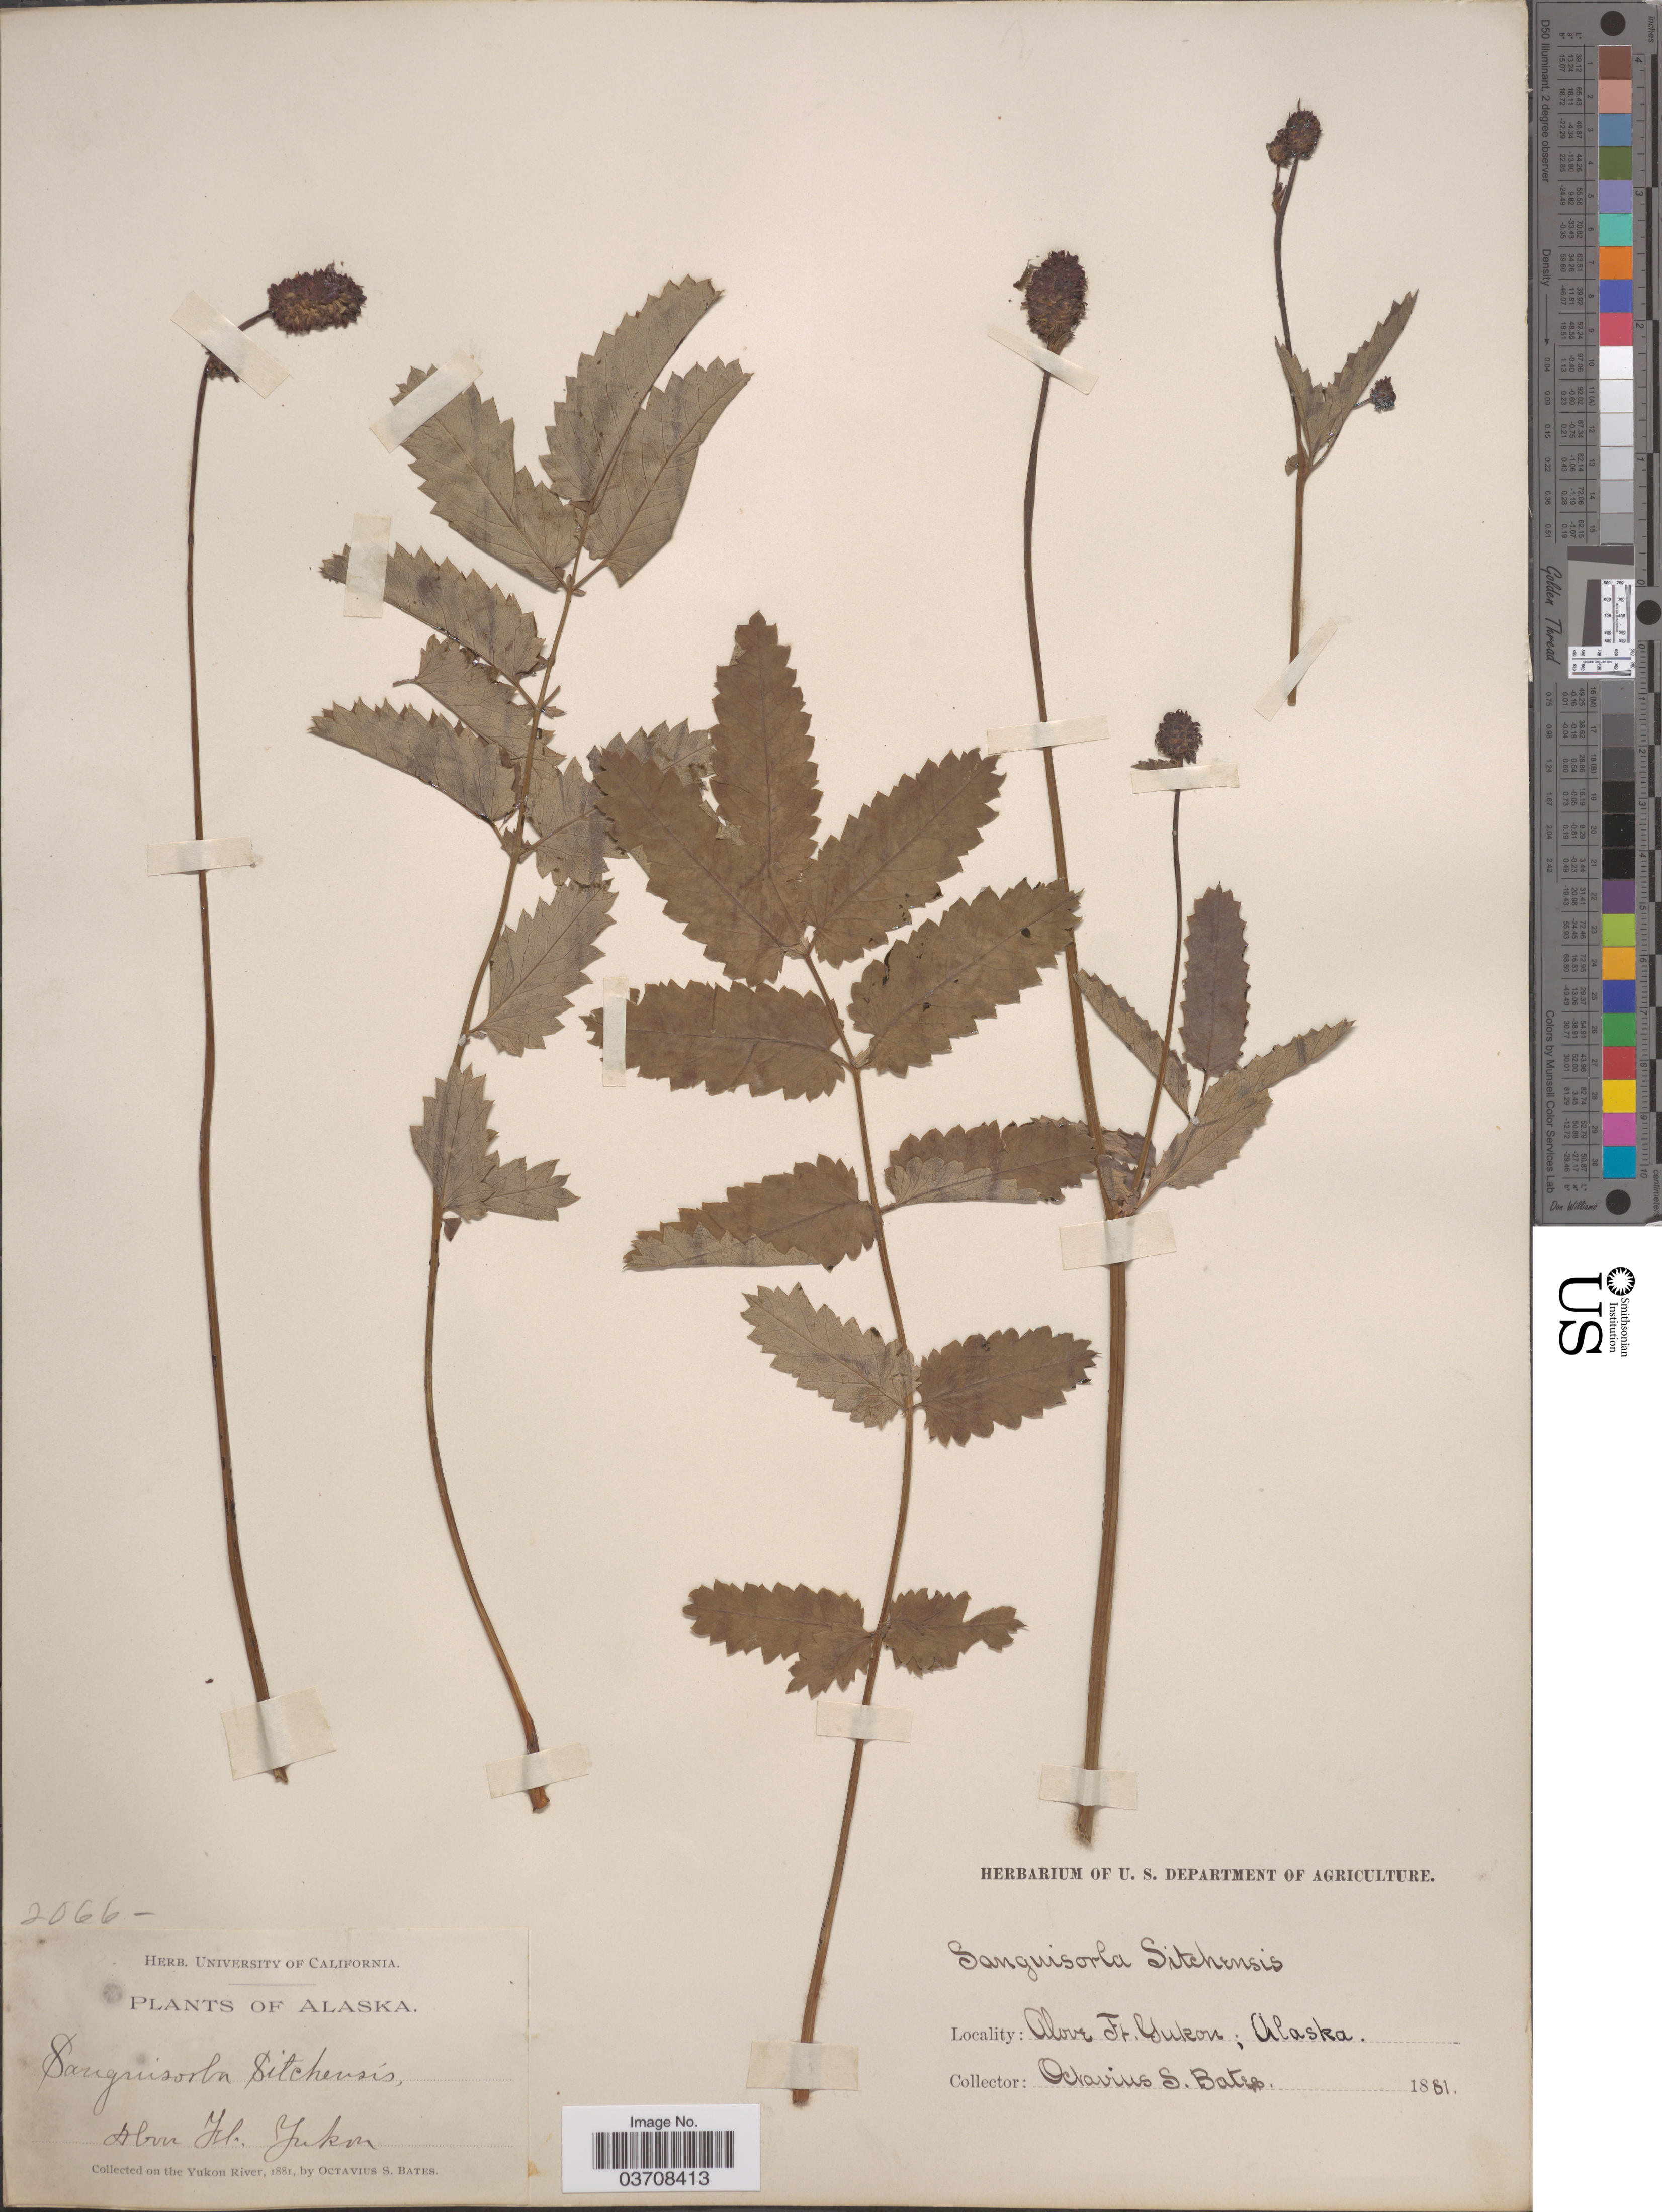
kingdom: Plantae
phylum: Tracheophyta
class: Magnoliopsida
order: Rosales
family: Rosaceae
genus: Sanguisorba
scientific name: Sanguisorba officinalis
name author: L.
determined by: Strong, Mark T., (BOT), Smithsonian Institution - National Museum of Natural History (UNITED STATES)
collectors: O. Bates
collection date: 1881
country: United States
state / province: Alaska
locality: Above Ft. Yukon. On the Yukon River.